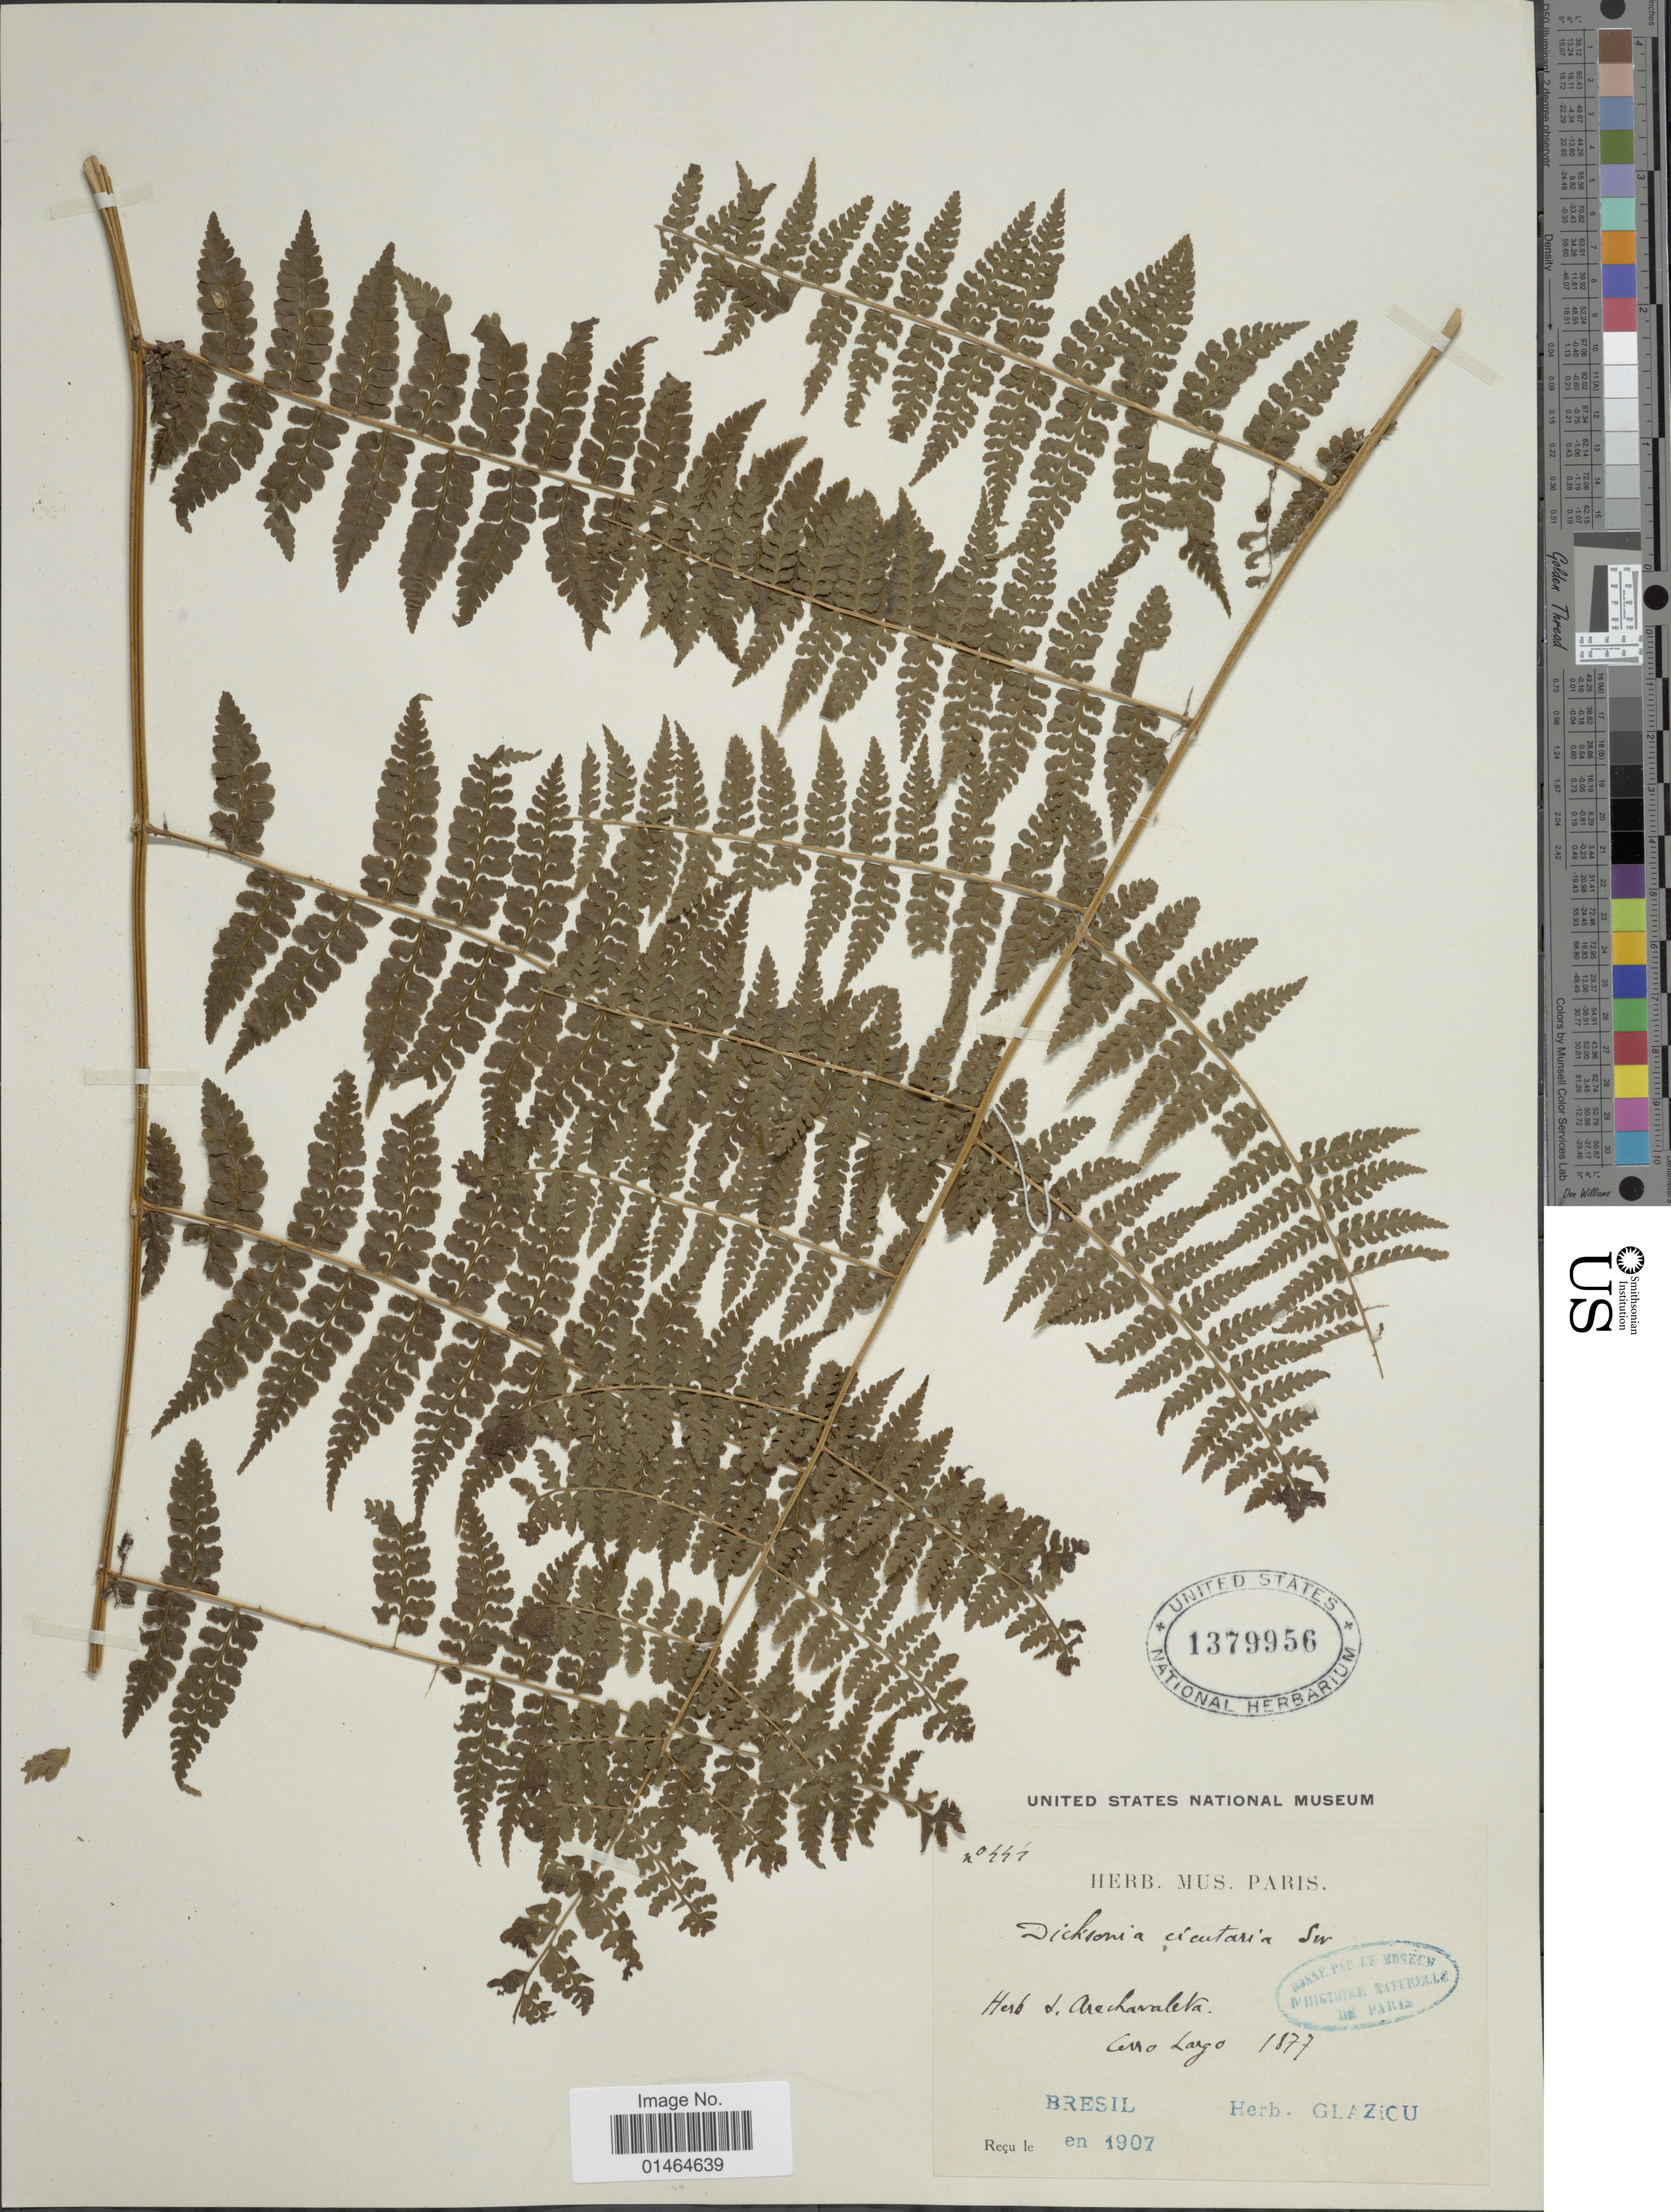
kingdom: Plantae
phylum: Tracheophyta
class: Polypodiopsida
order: Polypodiales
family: Dennstaedtiaceae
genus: Dennstaedtia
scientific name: Dennstaedtia cicutaria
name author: (Sw.) T. Moore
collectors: ex herb. Glaziou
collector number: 444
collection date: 1877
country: Uruguay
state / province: Cerro Largo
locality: Cerro Largo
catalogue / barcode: US 1379956